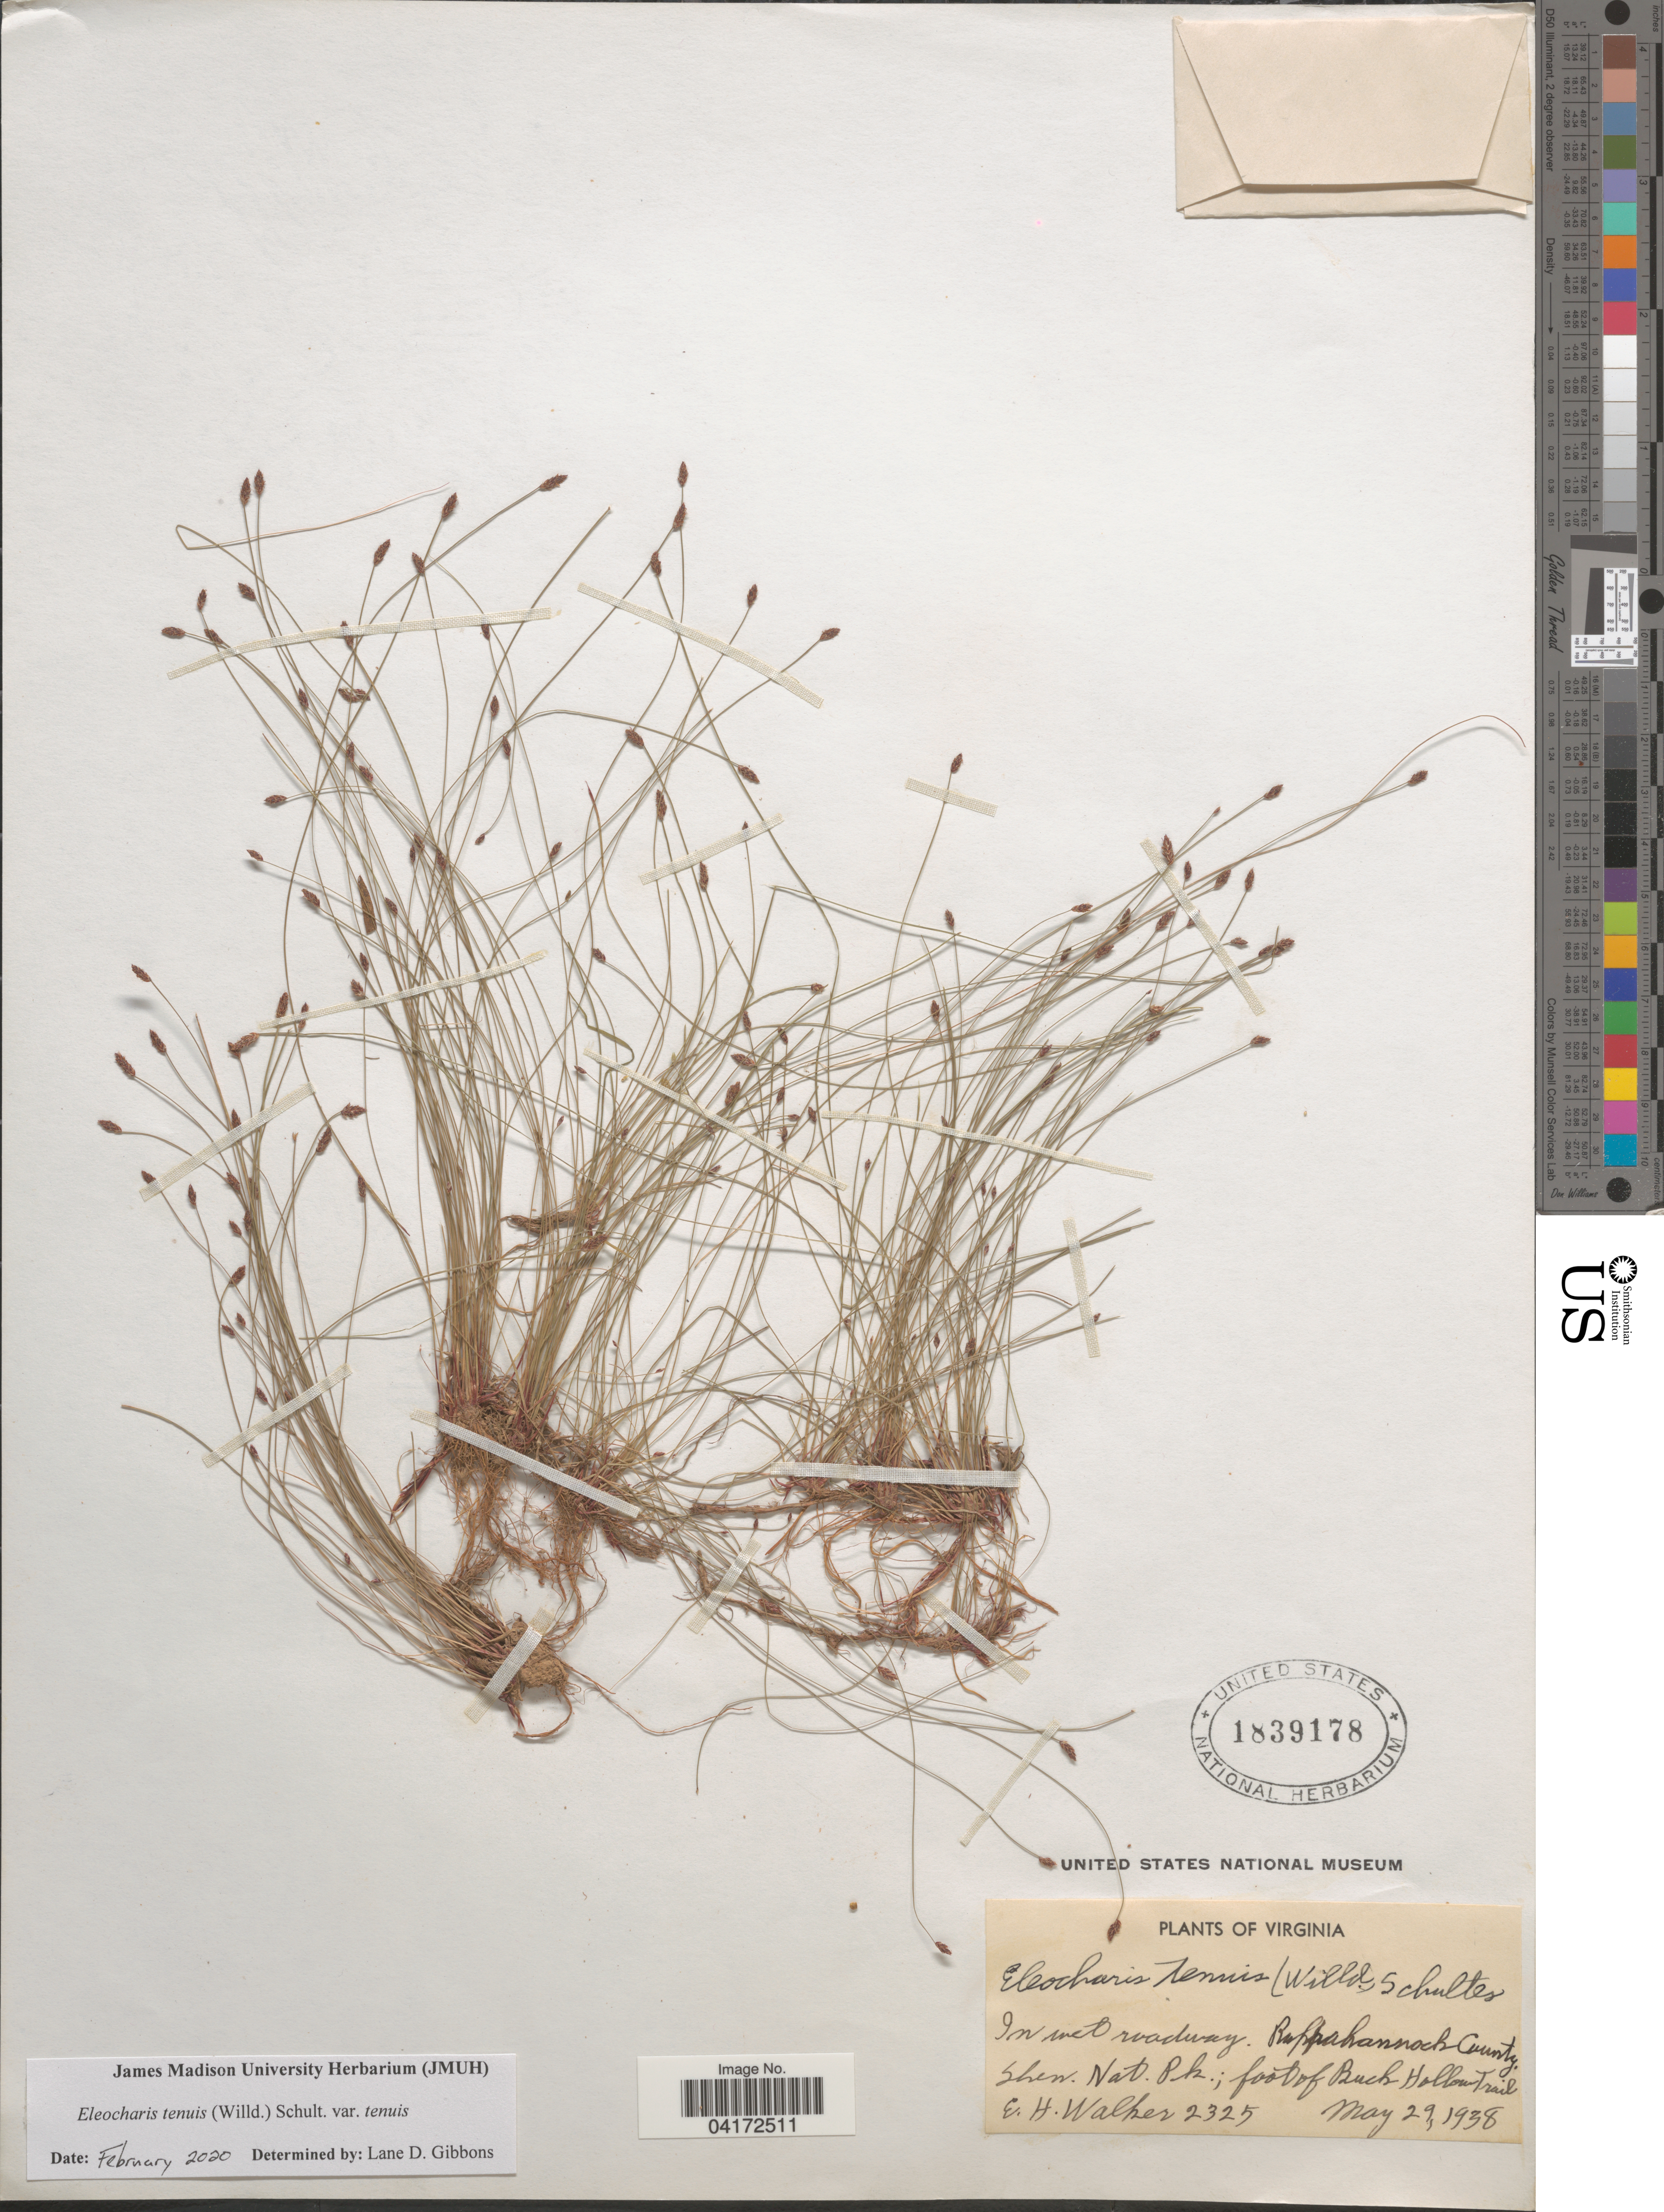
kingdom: Plantae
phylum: Tracheophyta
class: Liliopsida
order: Poales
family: Cyperaceae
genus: Eleocharis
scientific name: Eleocharis tenuis var. tenuis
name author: (Willd.) Schult.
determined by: Gibbons, Lane D.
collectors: E. H. Walker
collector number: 2325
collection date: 1938-05-29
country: United States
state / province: Virginia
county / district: Rappahannock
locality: Shen. Nat. Pk.; foot of Buck Hollow Trail.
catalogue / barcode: US 1839178